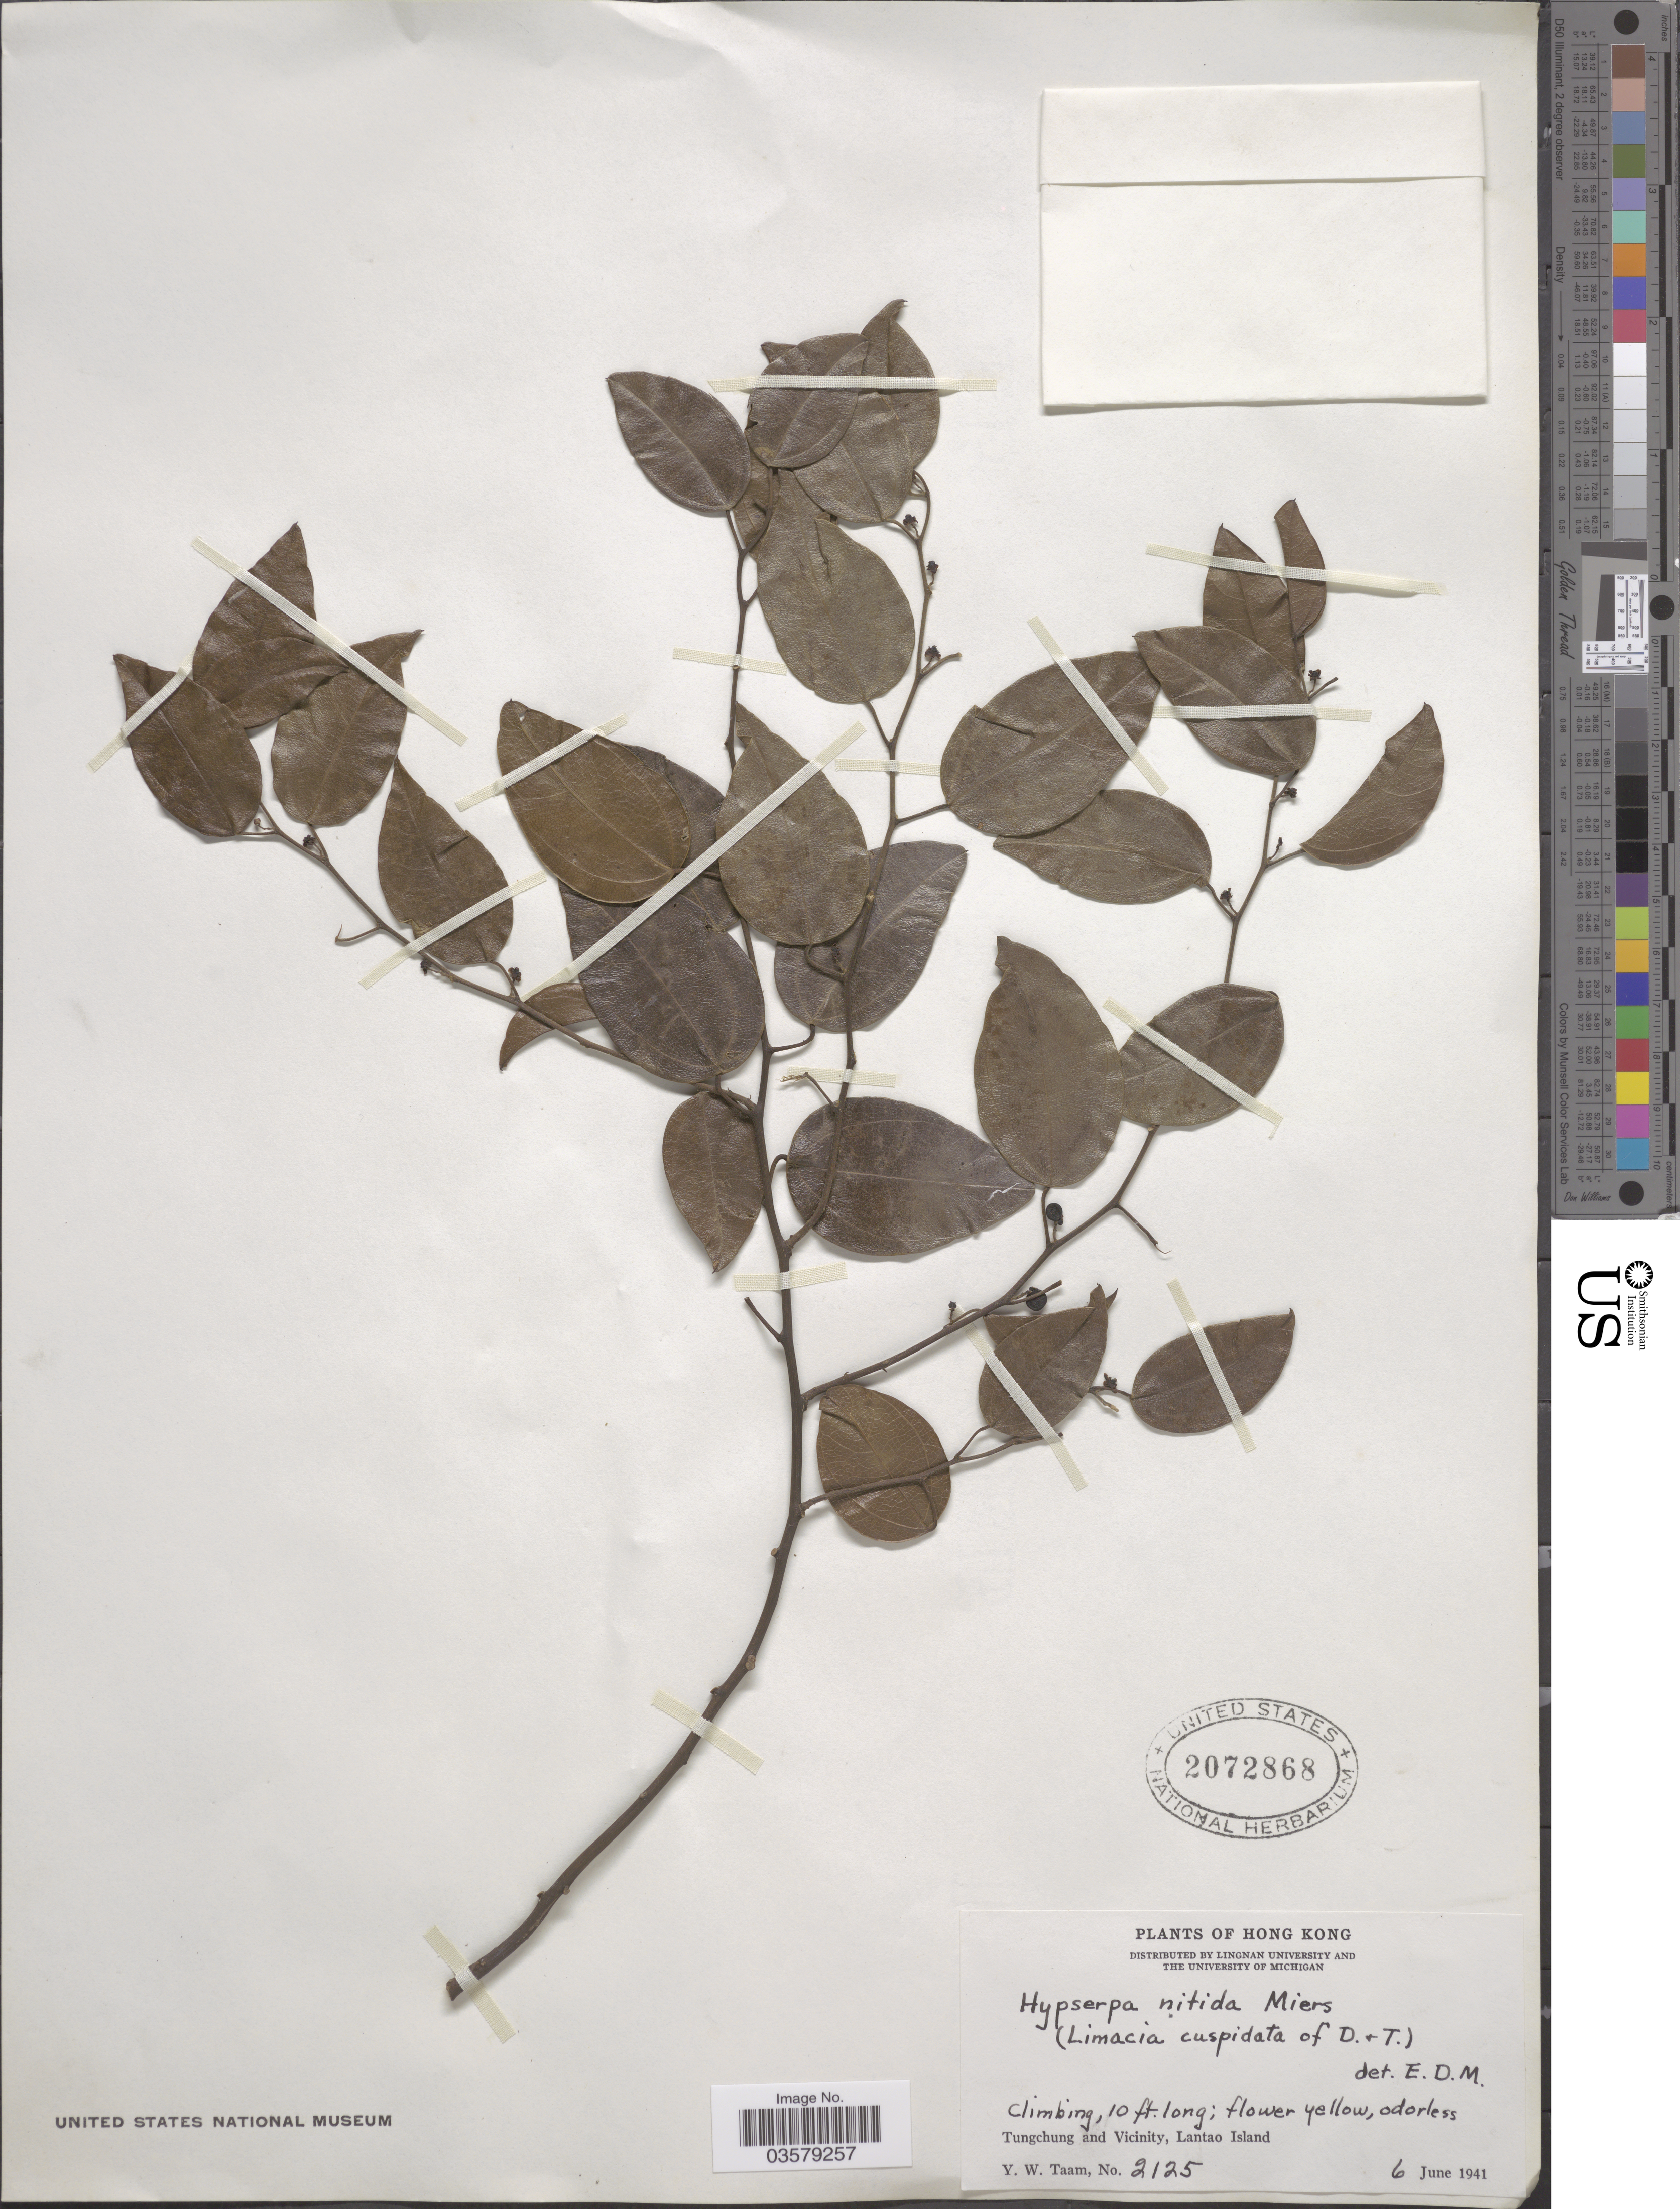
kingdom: Plantae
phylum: Tracheophyta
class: Magnoliopsida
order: Ranunculales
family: Menispermaceae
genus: Hypserpa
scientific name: Hypserpa nitida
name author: Miers ex Benth.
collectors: Y. W. Taam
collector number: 2125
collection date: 1941-06-06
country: China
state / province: Hong Kong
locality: Tungchung and Vicinity, Lantao Island.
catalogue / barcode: US 2072868